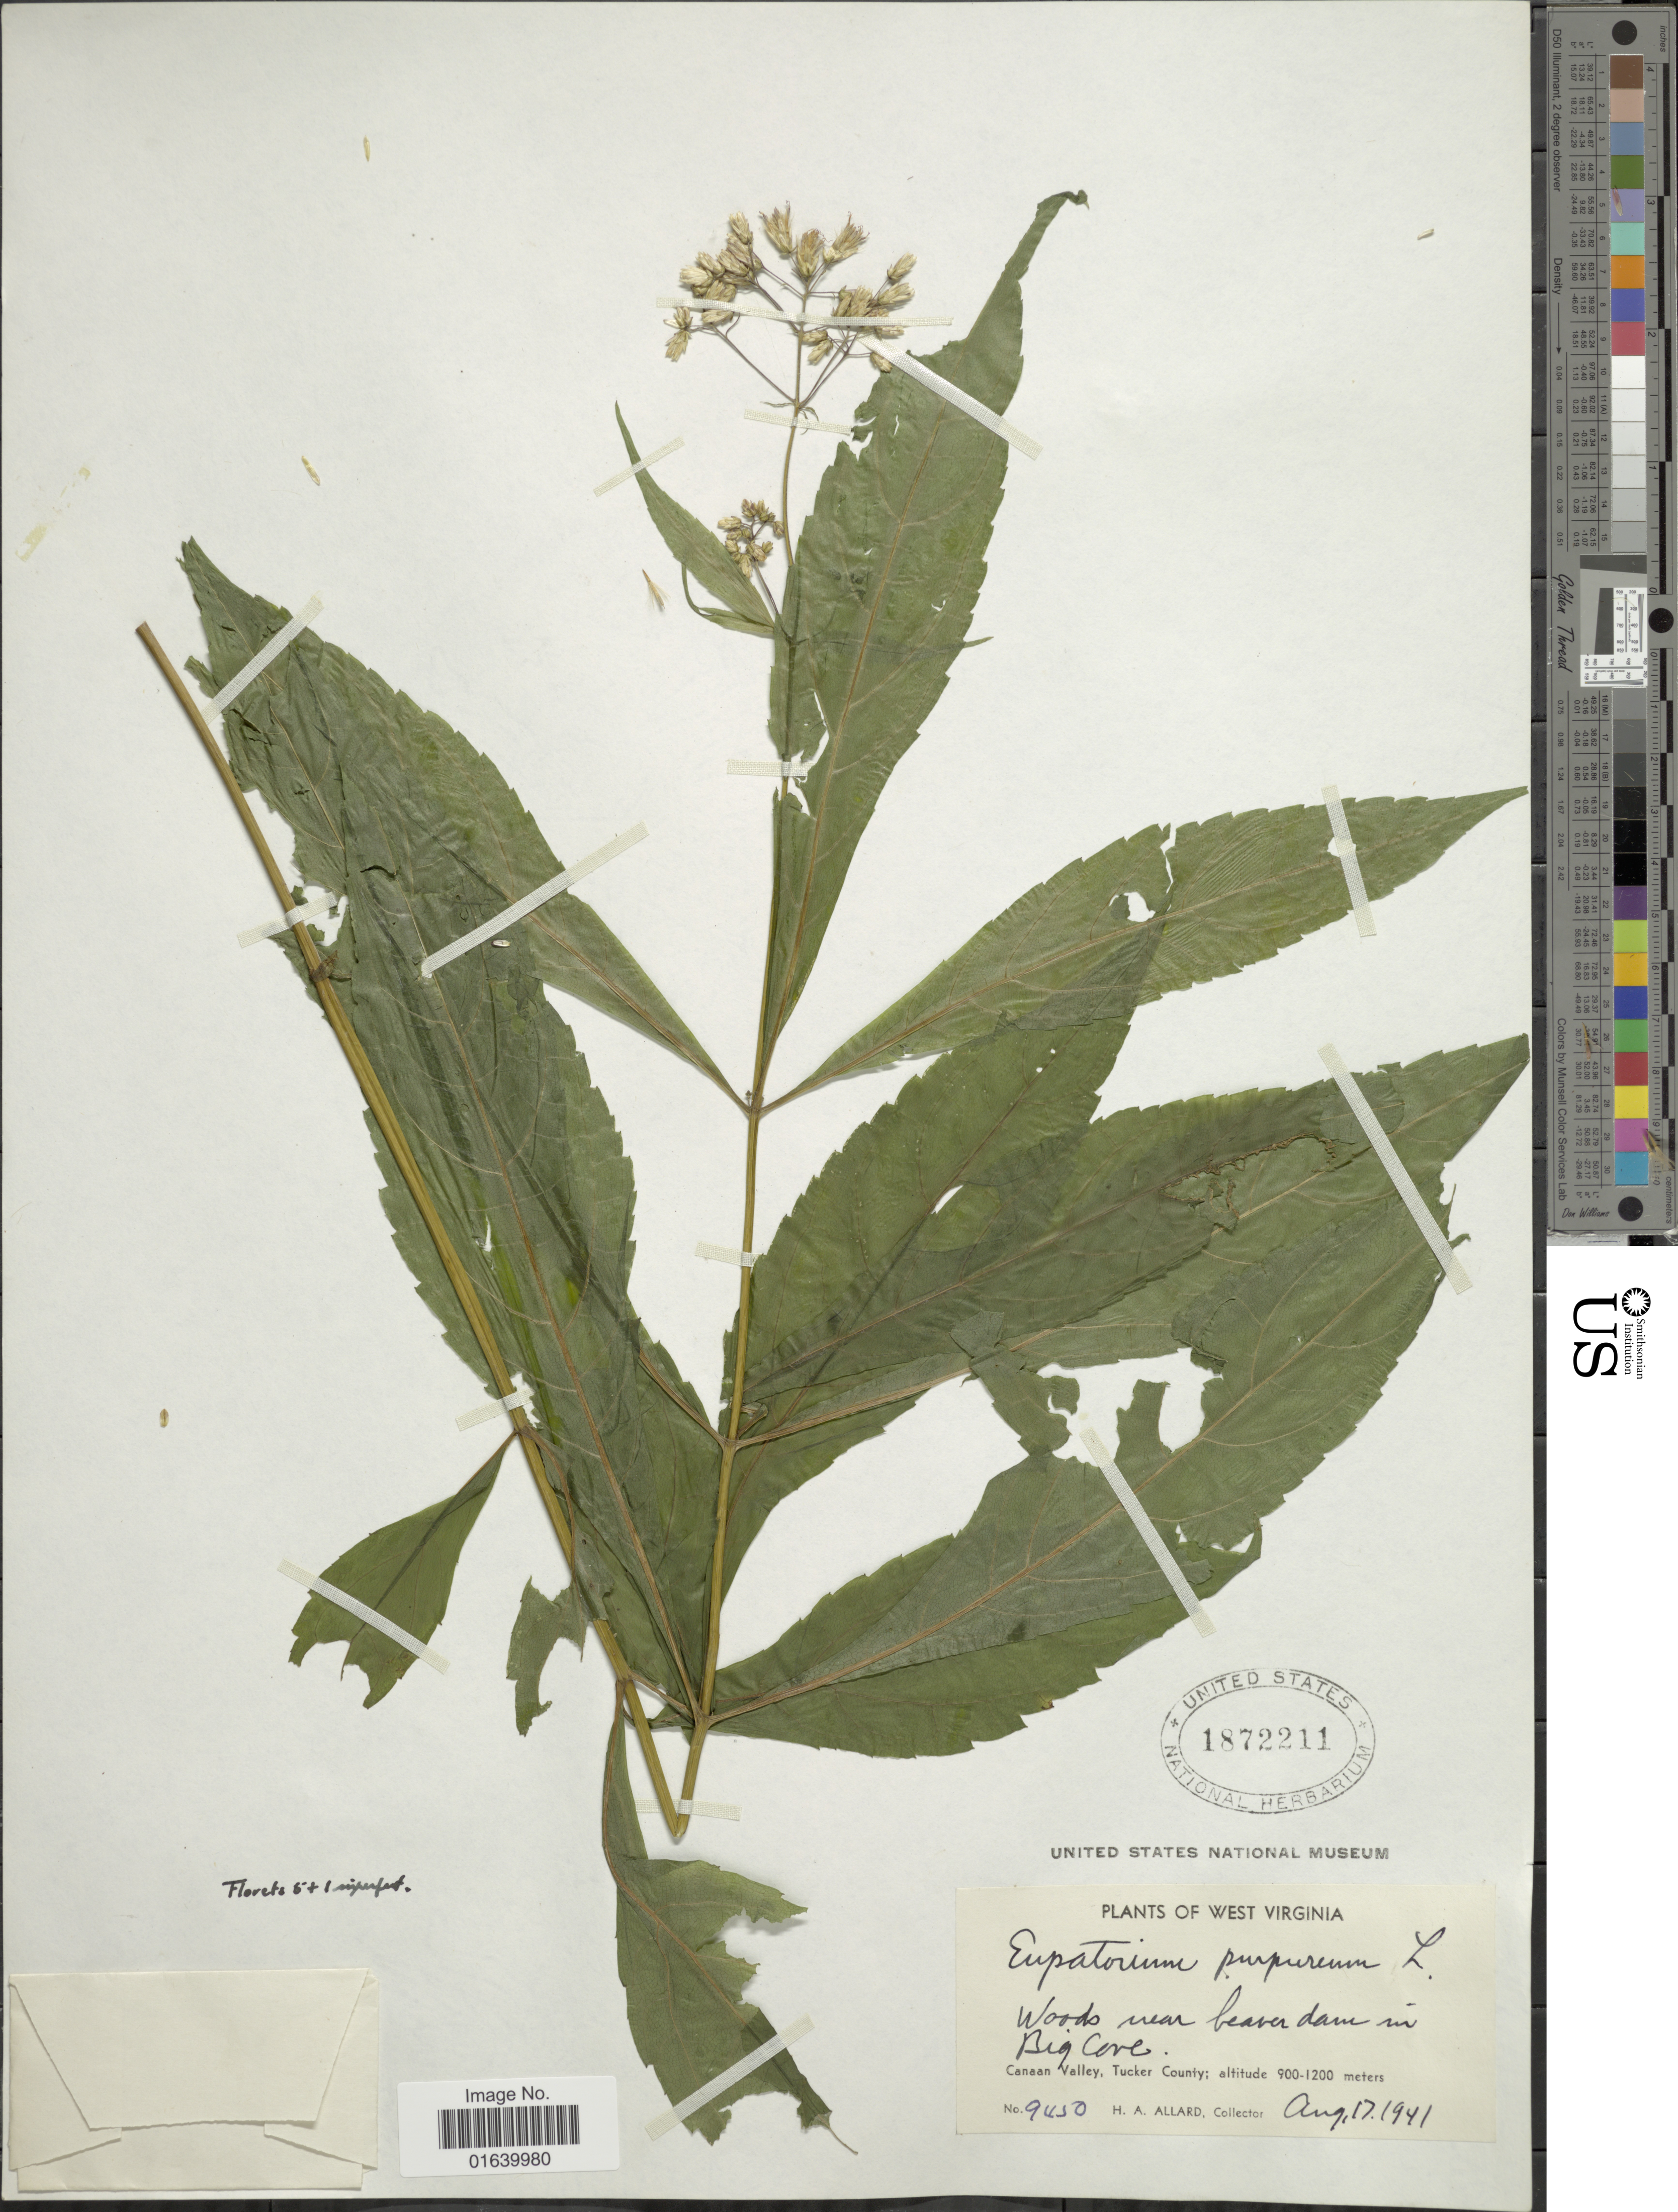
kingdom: Plantae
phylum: Tracheophyta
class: Magnoliopsida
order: Asterales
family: Asteraceae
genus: Eupatorium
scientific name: Eupatorium purpureum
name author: (L.) E.E. Lamont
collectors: H. A. Allard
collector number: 9450*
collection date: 1941-08-17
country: United States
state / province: West Virginia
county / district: Tucker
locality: near beaver dam in Big Cave, Canaan Valley, Tucker County.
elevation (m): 900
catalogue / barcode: US 1872211